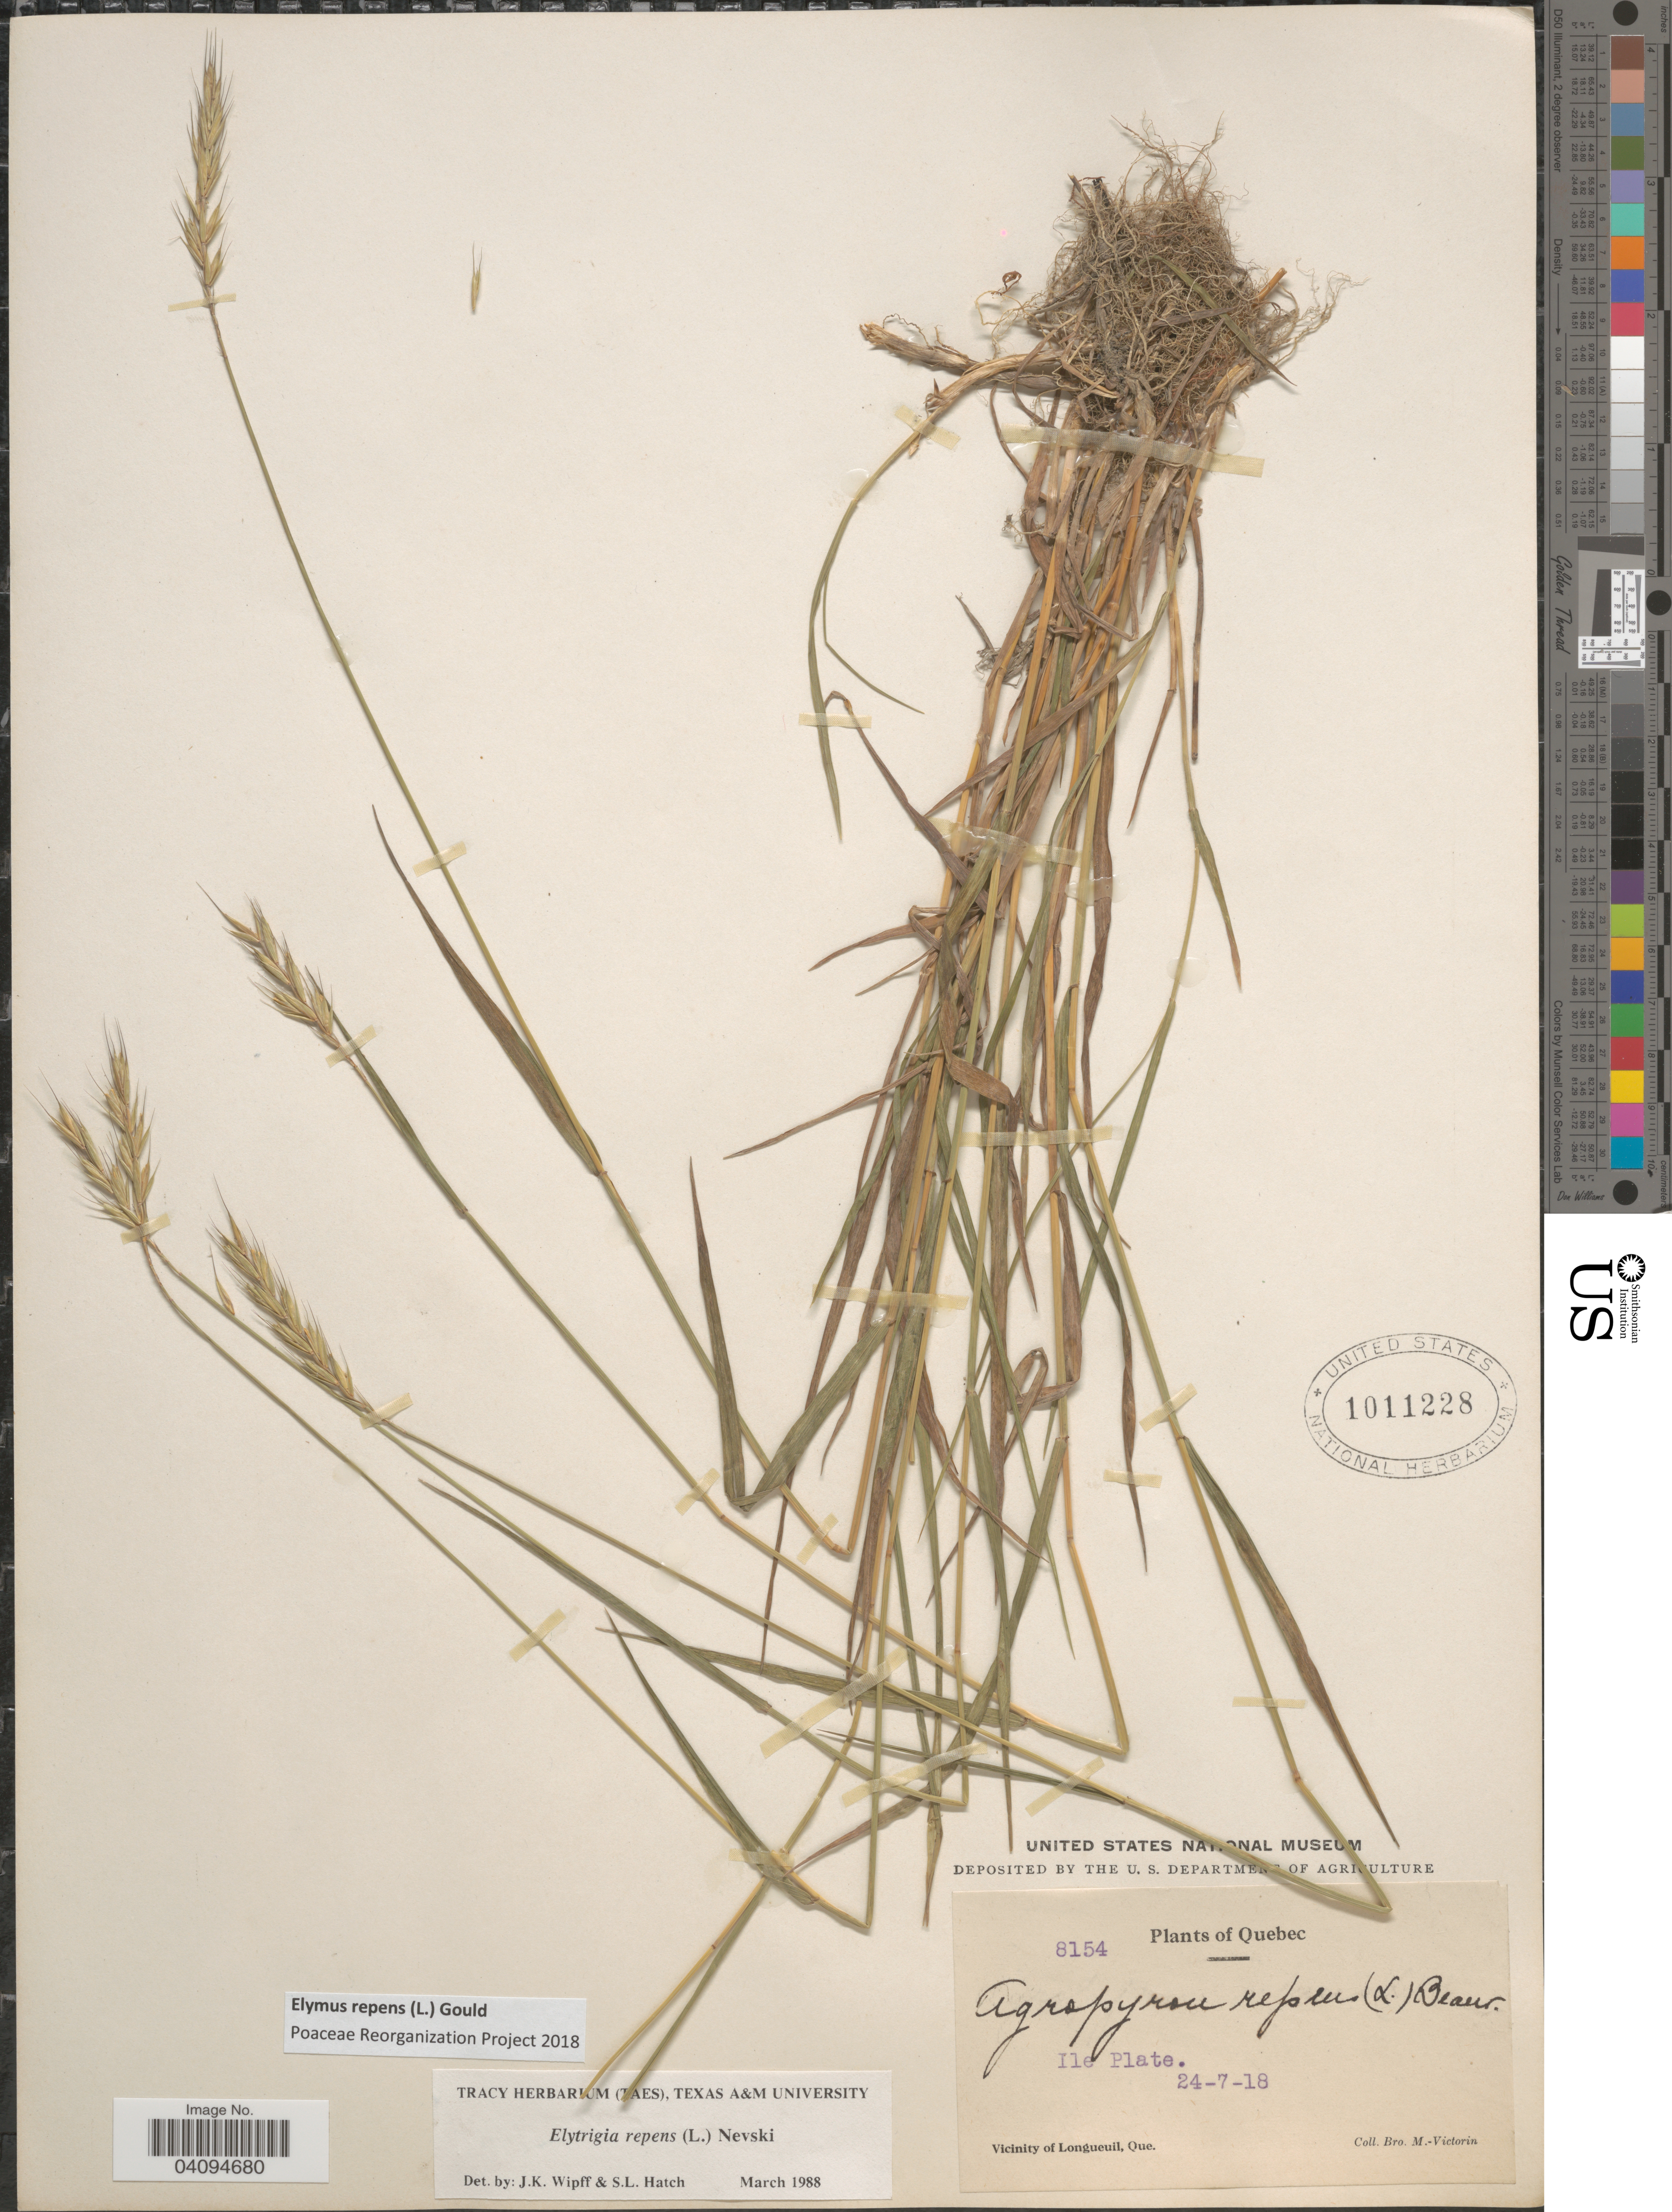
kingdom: Plantae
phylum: Tracheophyta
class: Liliopsida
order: Poales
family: Poaceae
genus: Elymus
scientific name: Elymus repens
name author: (L.) Gould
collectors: Fr. Marie-Victorin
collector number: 8154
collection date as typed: Transcribed d/m/y: 24/7/18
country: Canada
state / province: Quebec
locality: Ile Plate. Vicinity of Longueuil.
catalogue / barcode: US 1011228